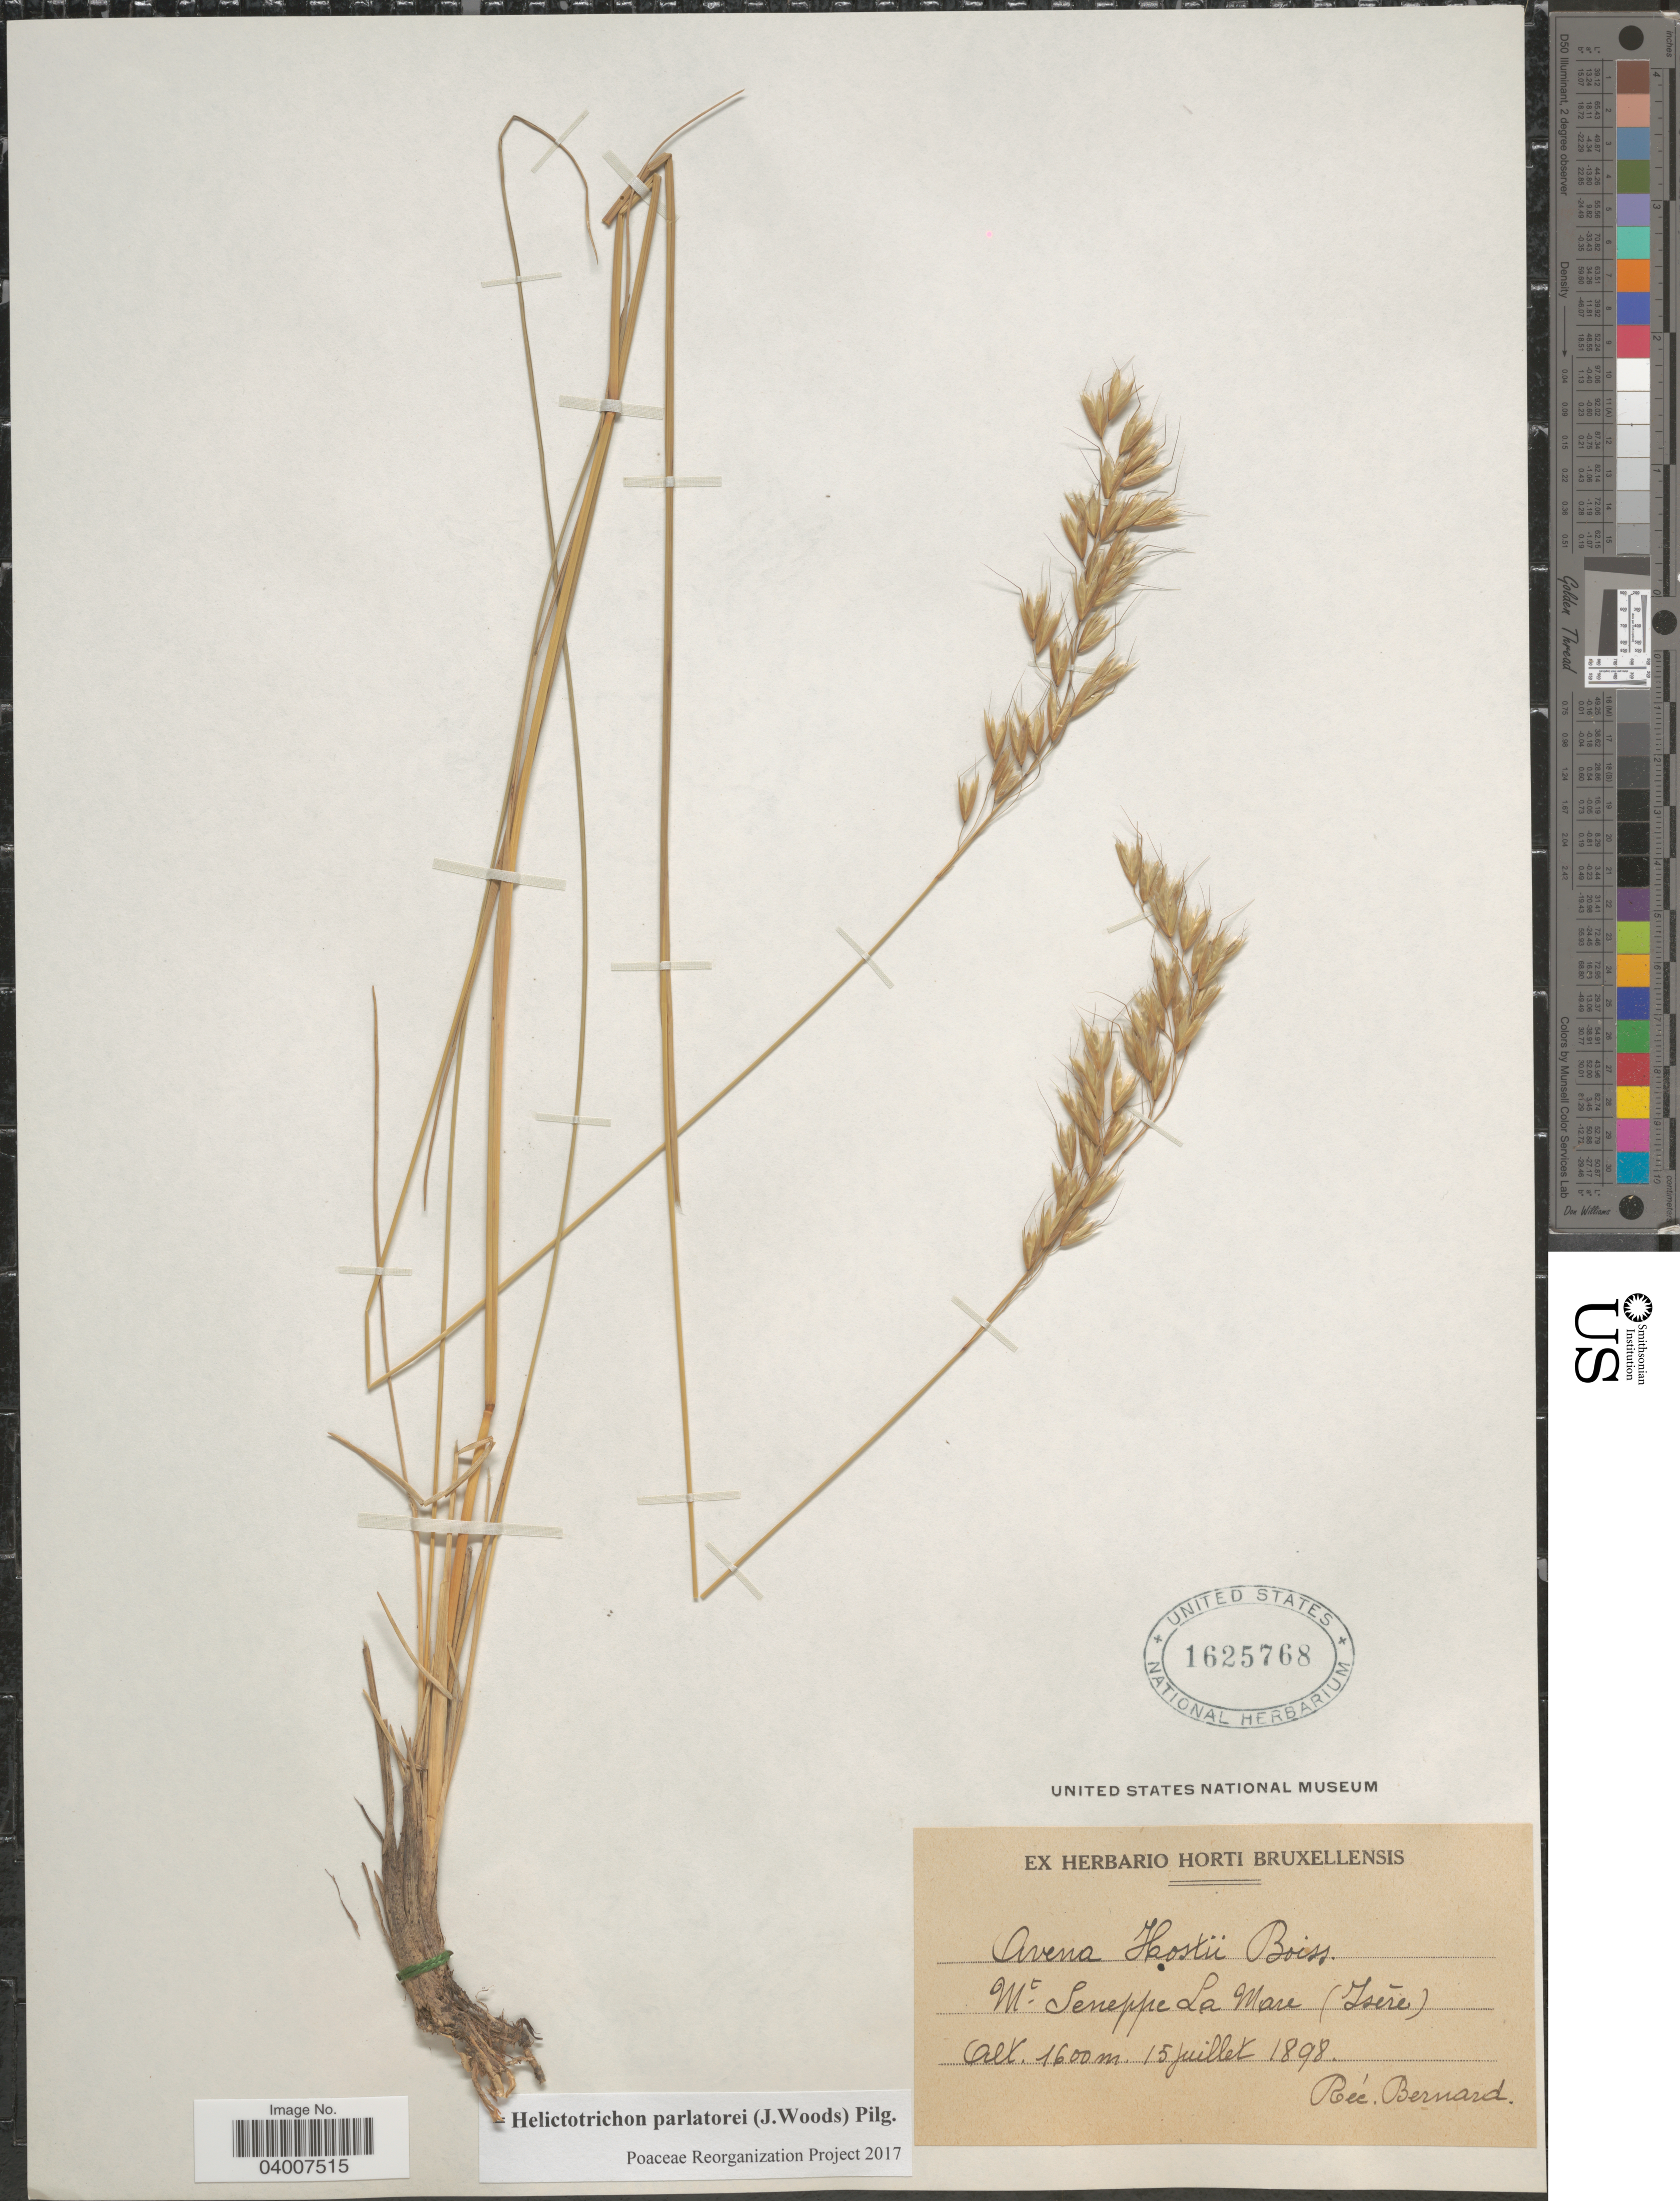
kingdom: Plantae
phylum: Tracheophyta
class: Liliopsida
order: Poales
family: Poaceae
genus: Helictotrichon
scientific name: Helictotrichon parlatorei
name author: (J. Woods) Pilg.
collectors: ex herb. Horti Bruxellensis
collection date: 1898-07-15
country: France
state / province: Auvergne-Rhône-Alpes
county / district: Isère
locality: Mt Seneppe La Mare (Isére).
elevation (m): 1600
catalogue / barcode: US 1625768